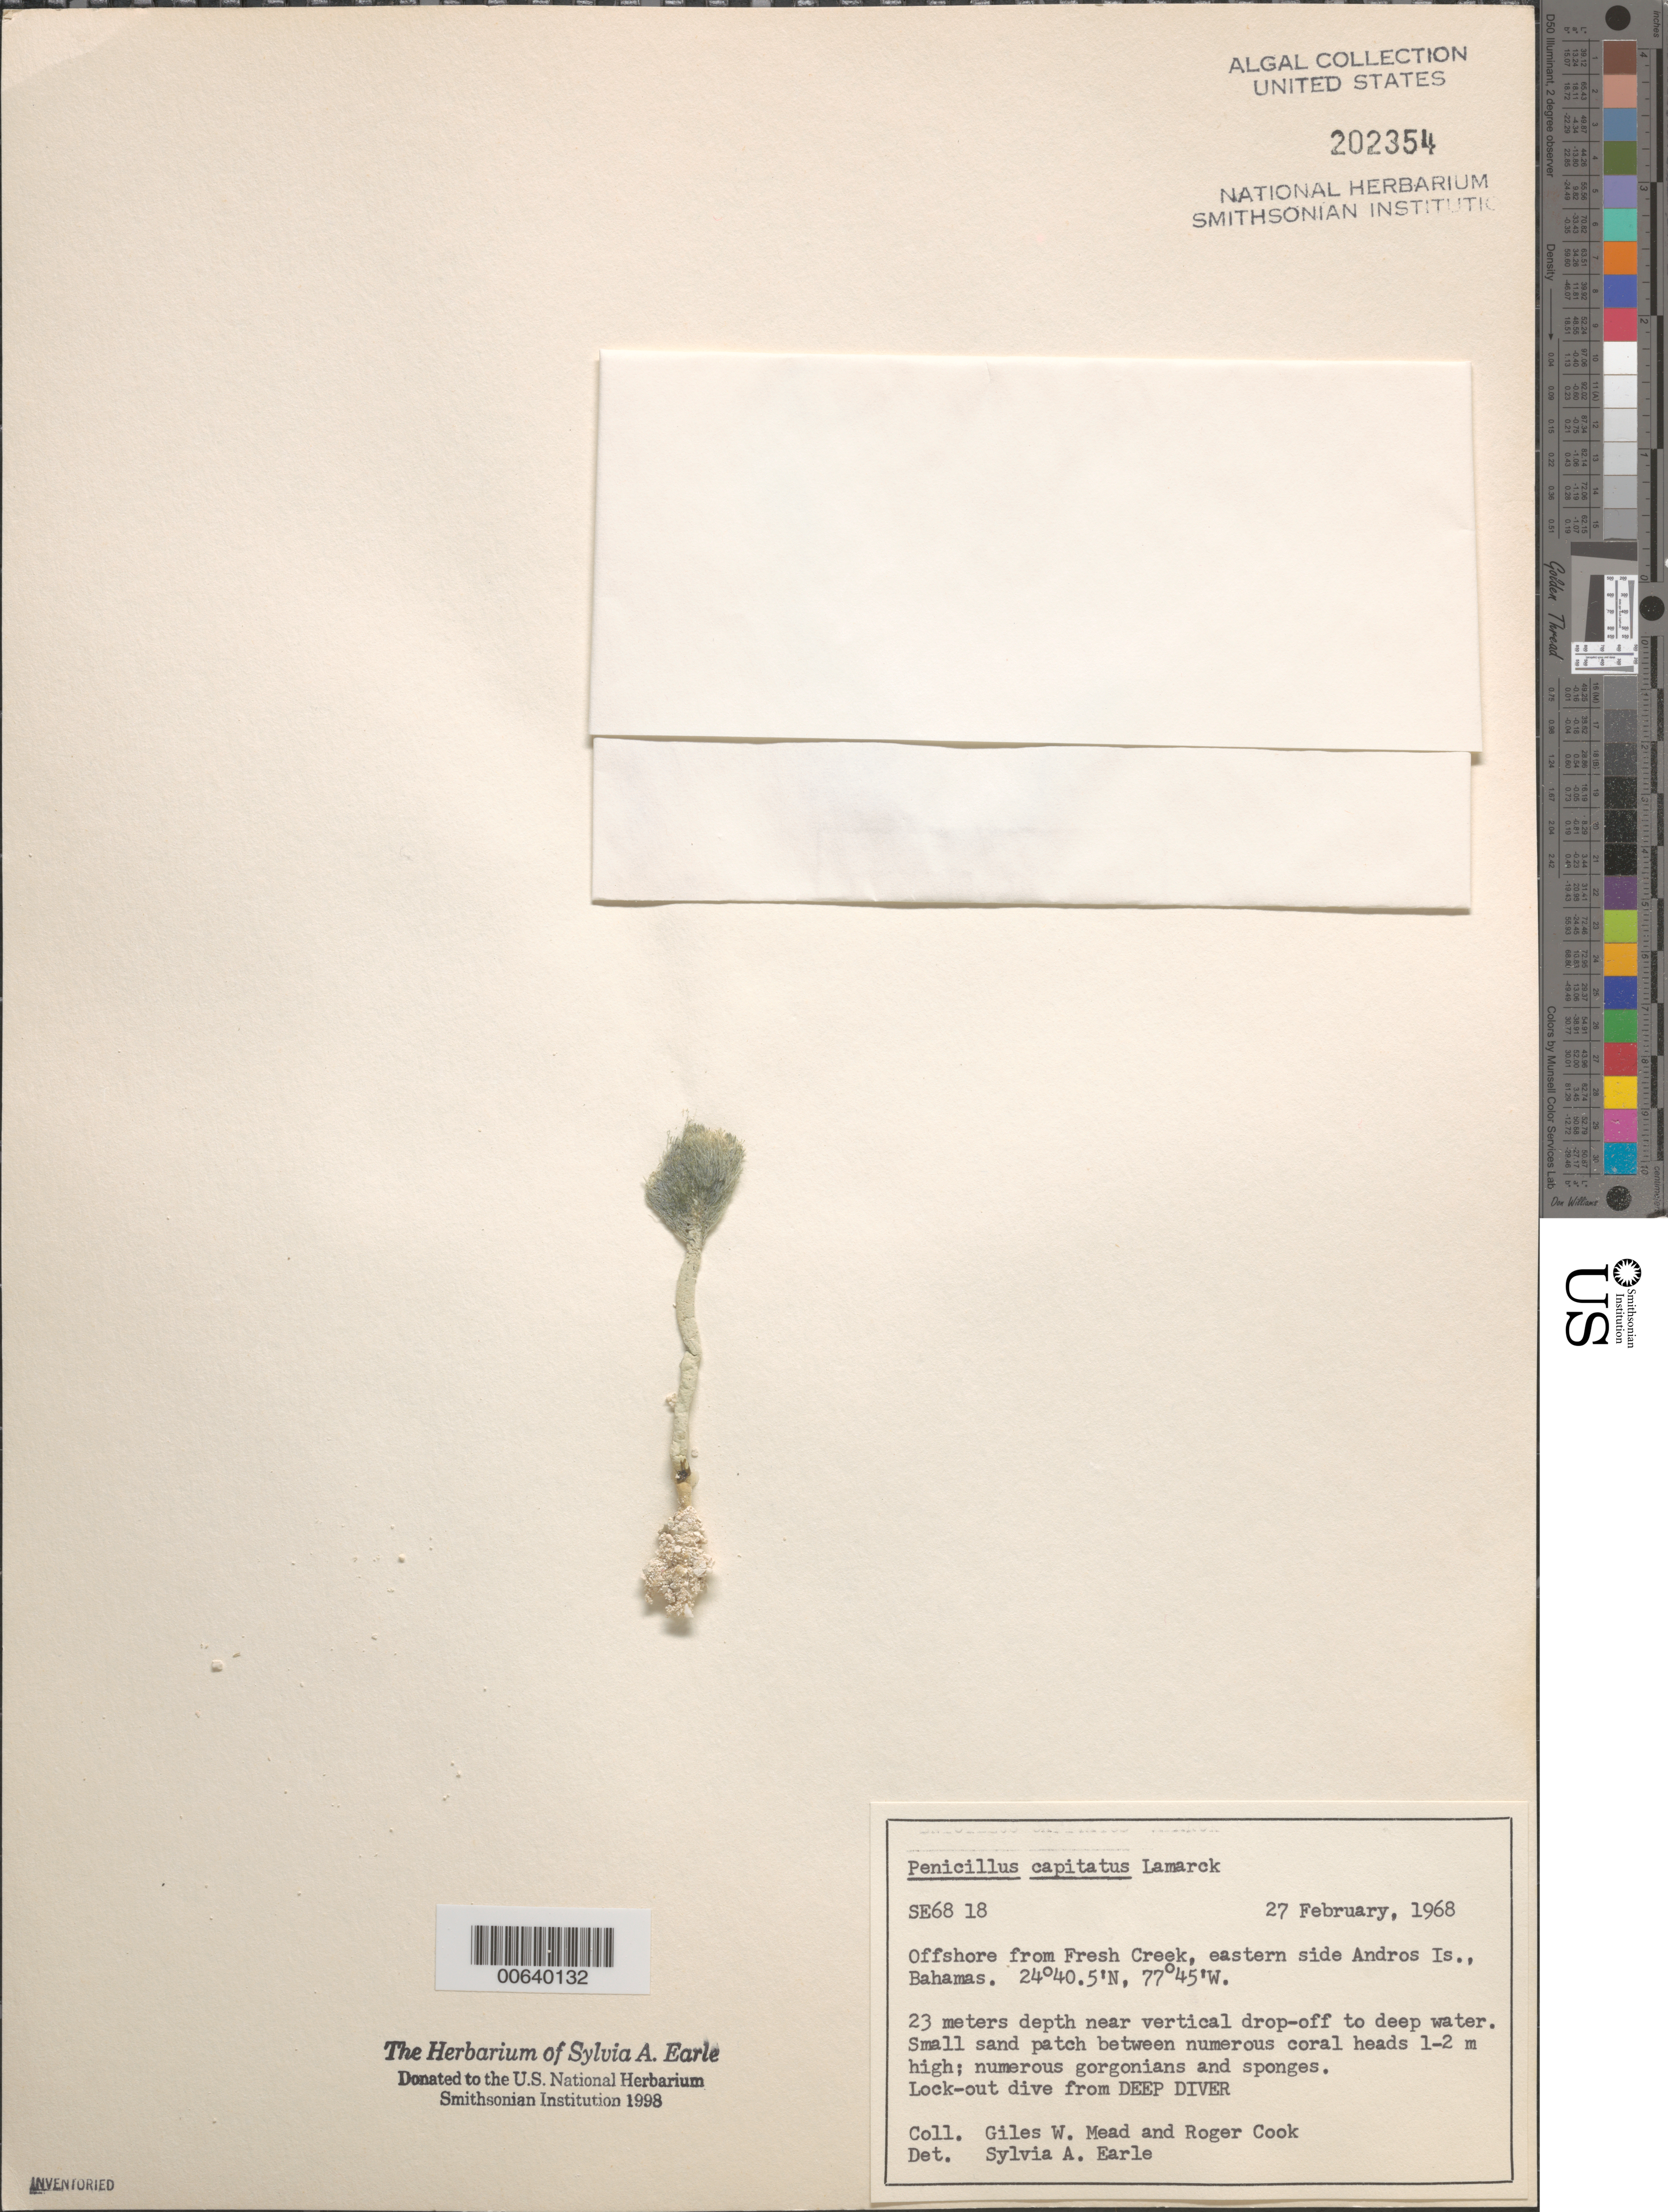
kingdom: Plantae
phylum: Chlorophyta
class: Ulvophyceae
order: Bryopsidales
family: Udoteaceae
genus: Penicillus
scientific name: Penicillus capitatus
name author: Lam.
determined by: Earle, S. A.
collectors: G. W. Mead & R. Cook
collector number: Se 6818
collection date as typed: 27 Feb 1968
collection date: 1968-02-27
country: Bahamas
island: Andros Island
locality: Off Fresh Creek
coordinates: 24 40.5' N, 77 45' W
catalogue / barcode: US 202354